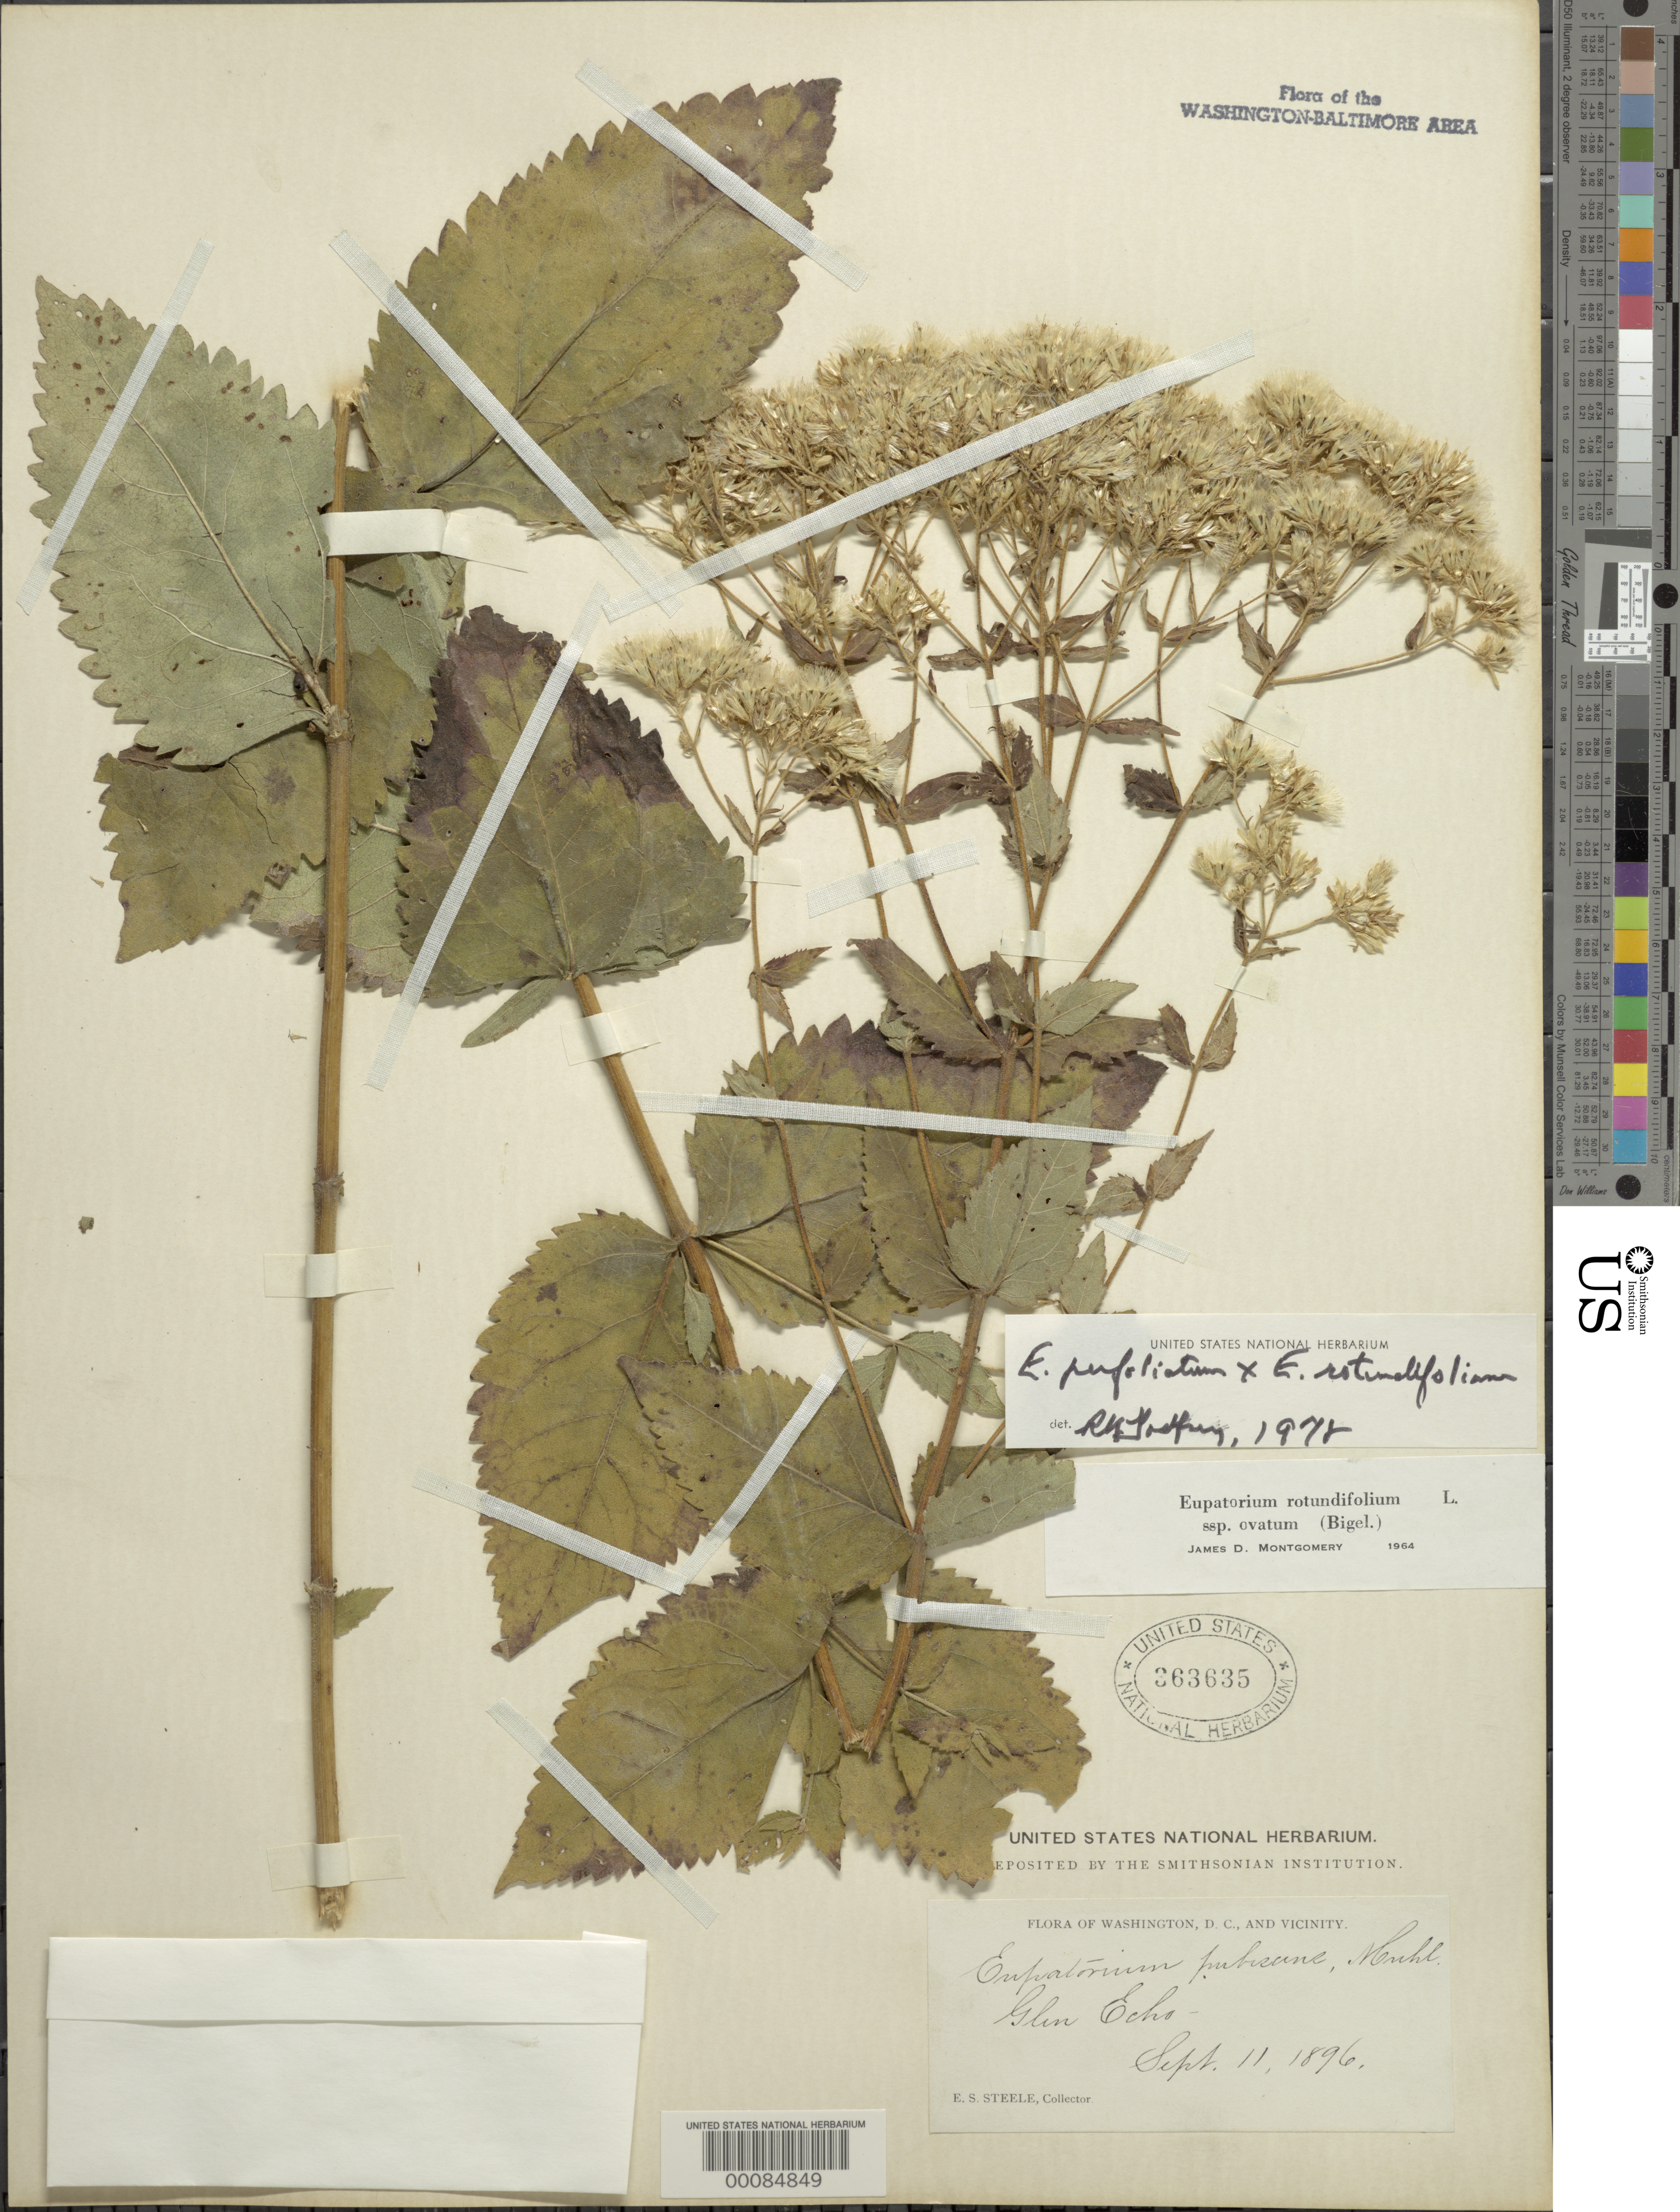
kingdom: Plantae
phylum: Tracheophyta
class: Magnoliopsida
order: Asterales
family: Asteraceae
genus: Eupatorium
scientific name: Eupatorium rotundifolium subsp. ovatum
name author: L.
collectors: E. Steele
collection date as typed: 11 Sep 1896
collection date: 1896-09-11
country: United States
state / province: Maryland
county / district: Montgomery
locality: Glen Echo C. & O. Canal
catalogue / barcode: US 363635